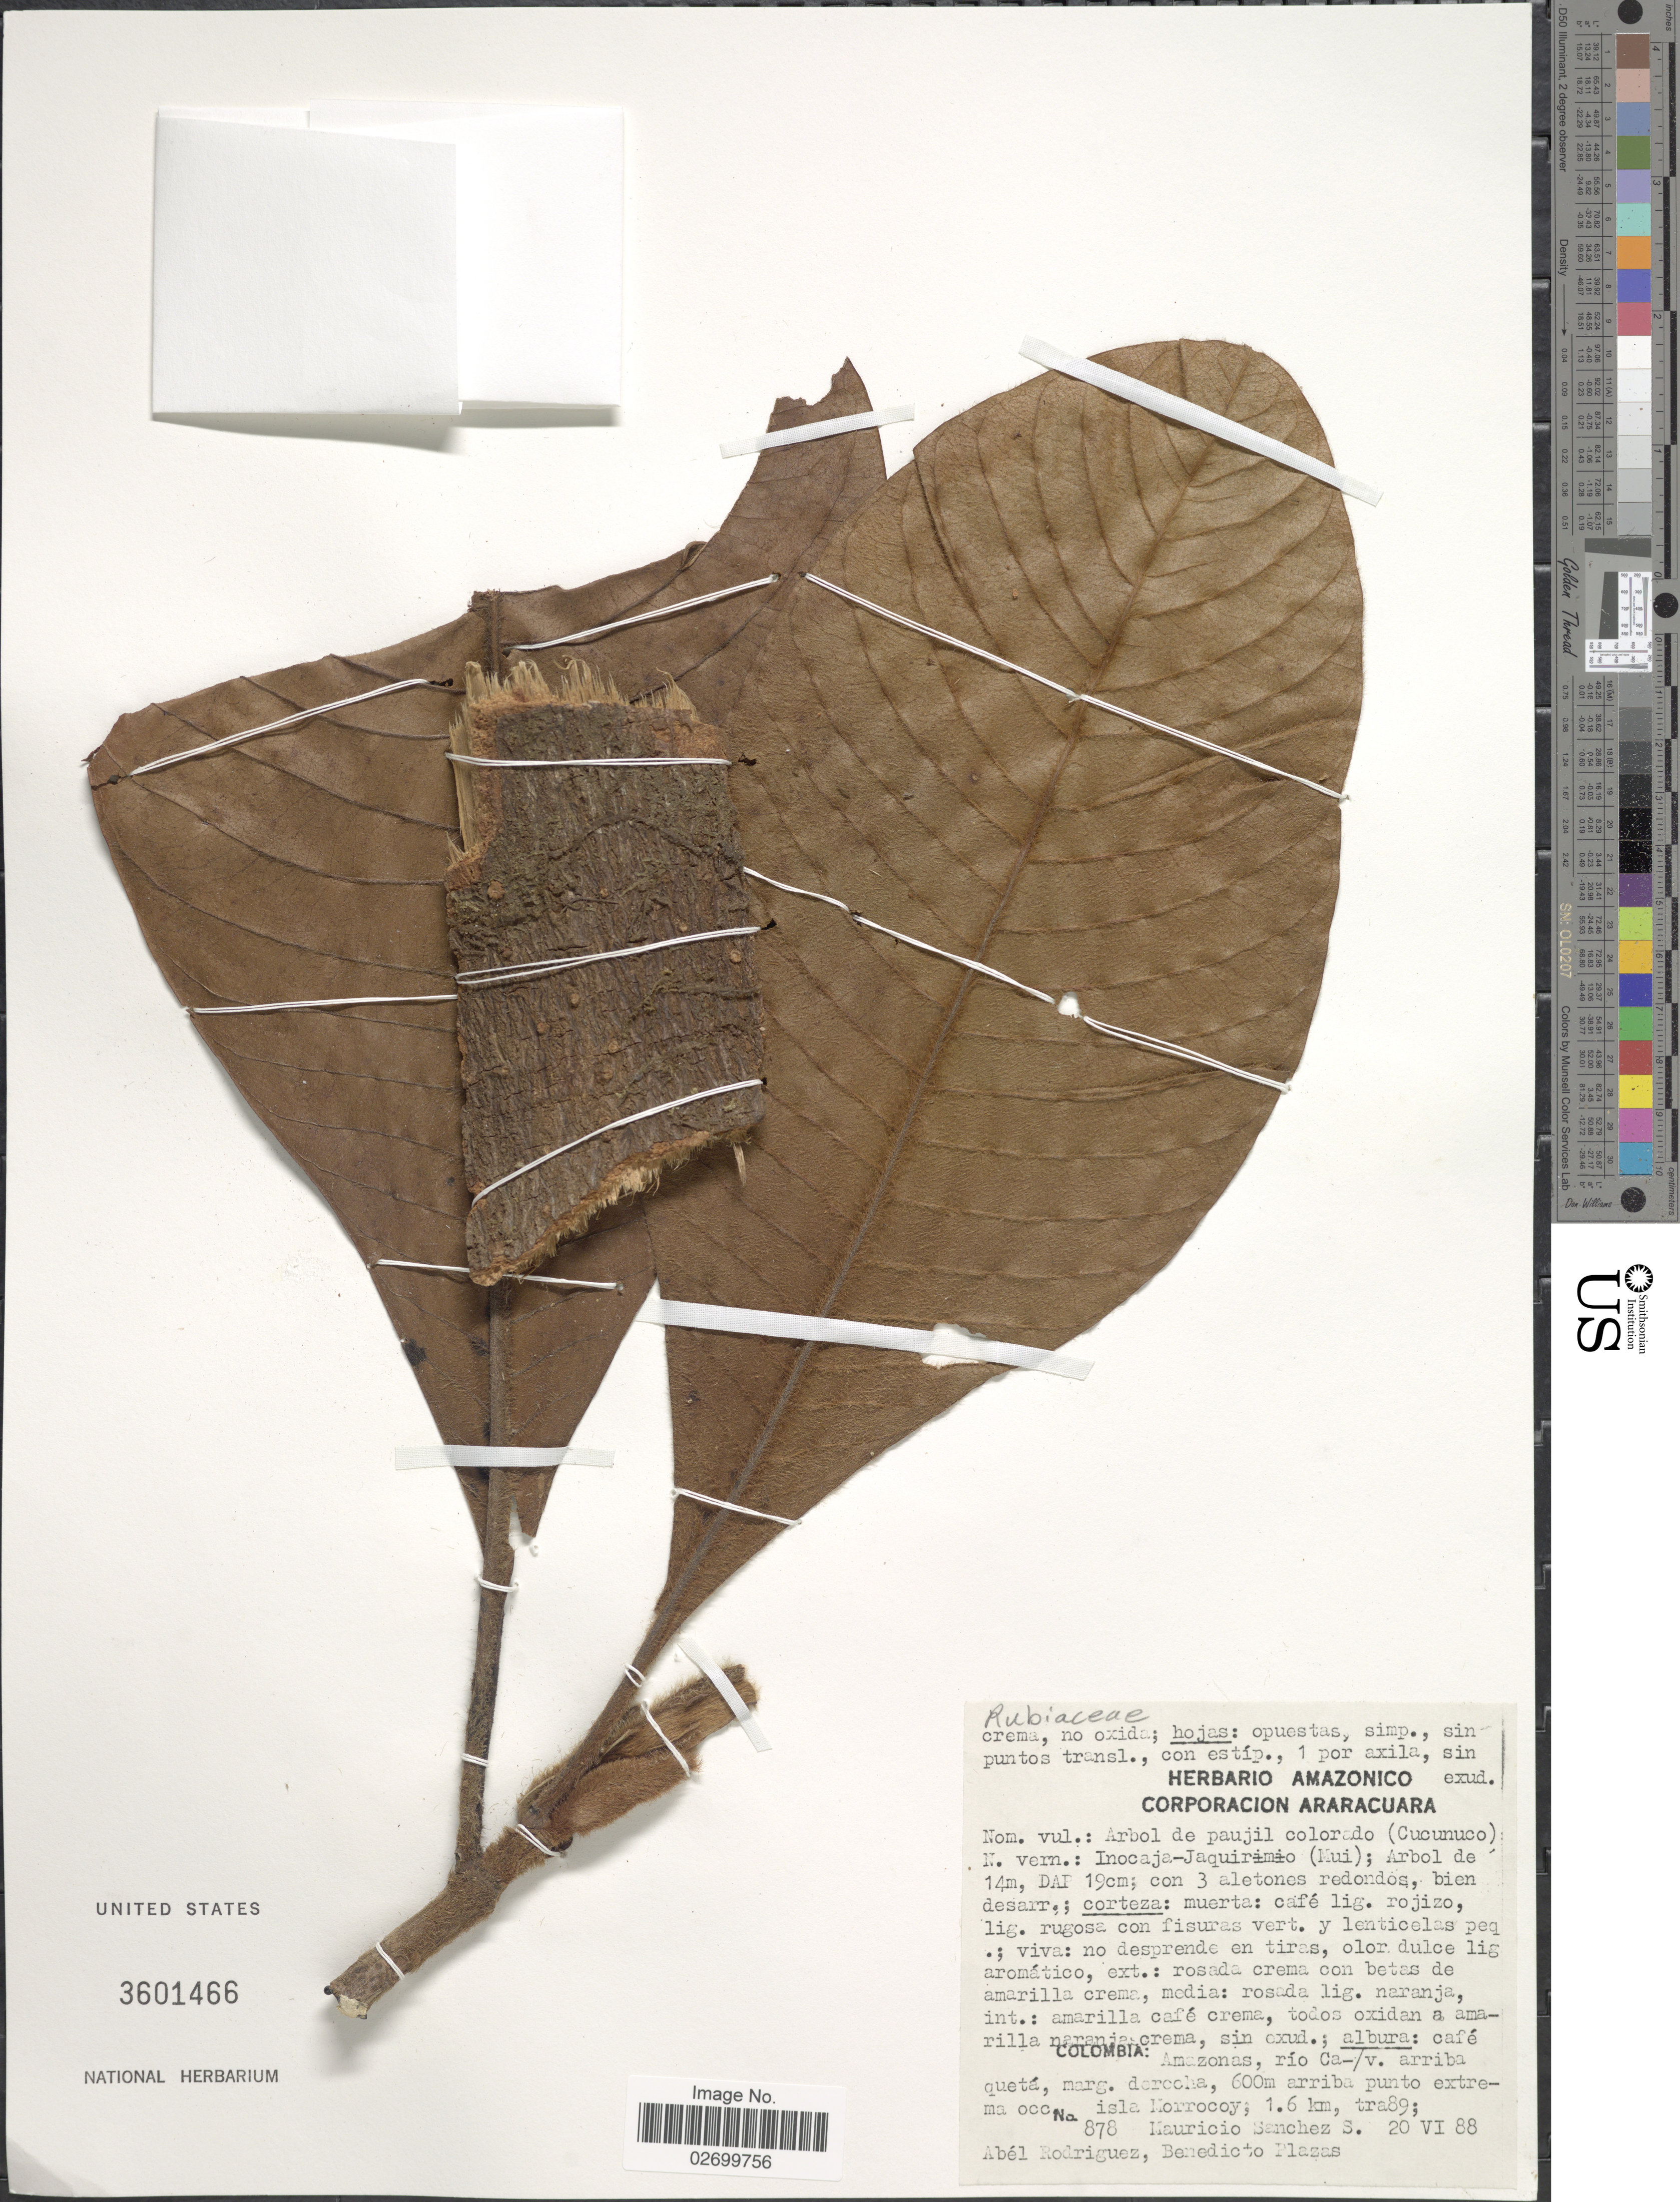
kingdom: Plantae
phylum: Tracheophyta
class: Magnoliopsida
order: Gentianales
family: Rubiaceae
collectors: M. Sanchez S., A. Rodriguez & B. Plazas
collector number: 878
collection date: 1988-06-20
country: Colombia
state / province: Amazônas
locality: Rio Caqueta, marg. dercoha, 600m arriba punto extrema occ isla Morrocoy; 1.6 km, tra89.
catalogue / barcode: US 3601466